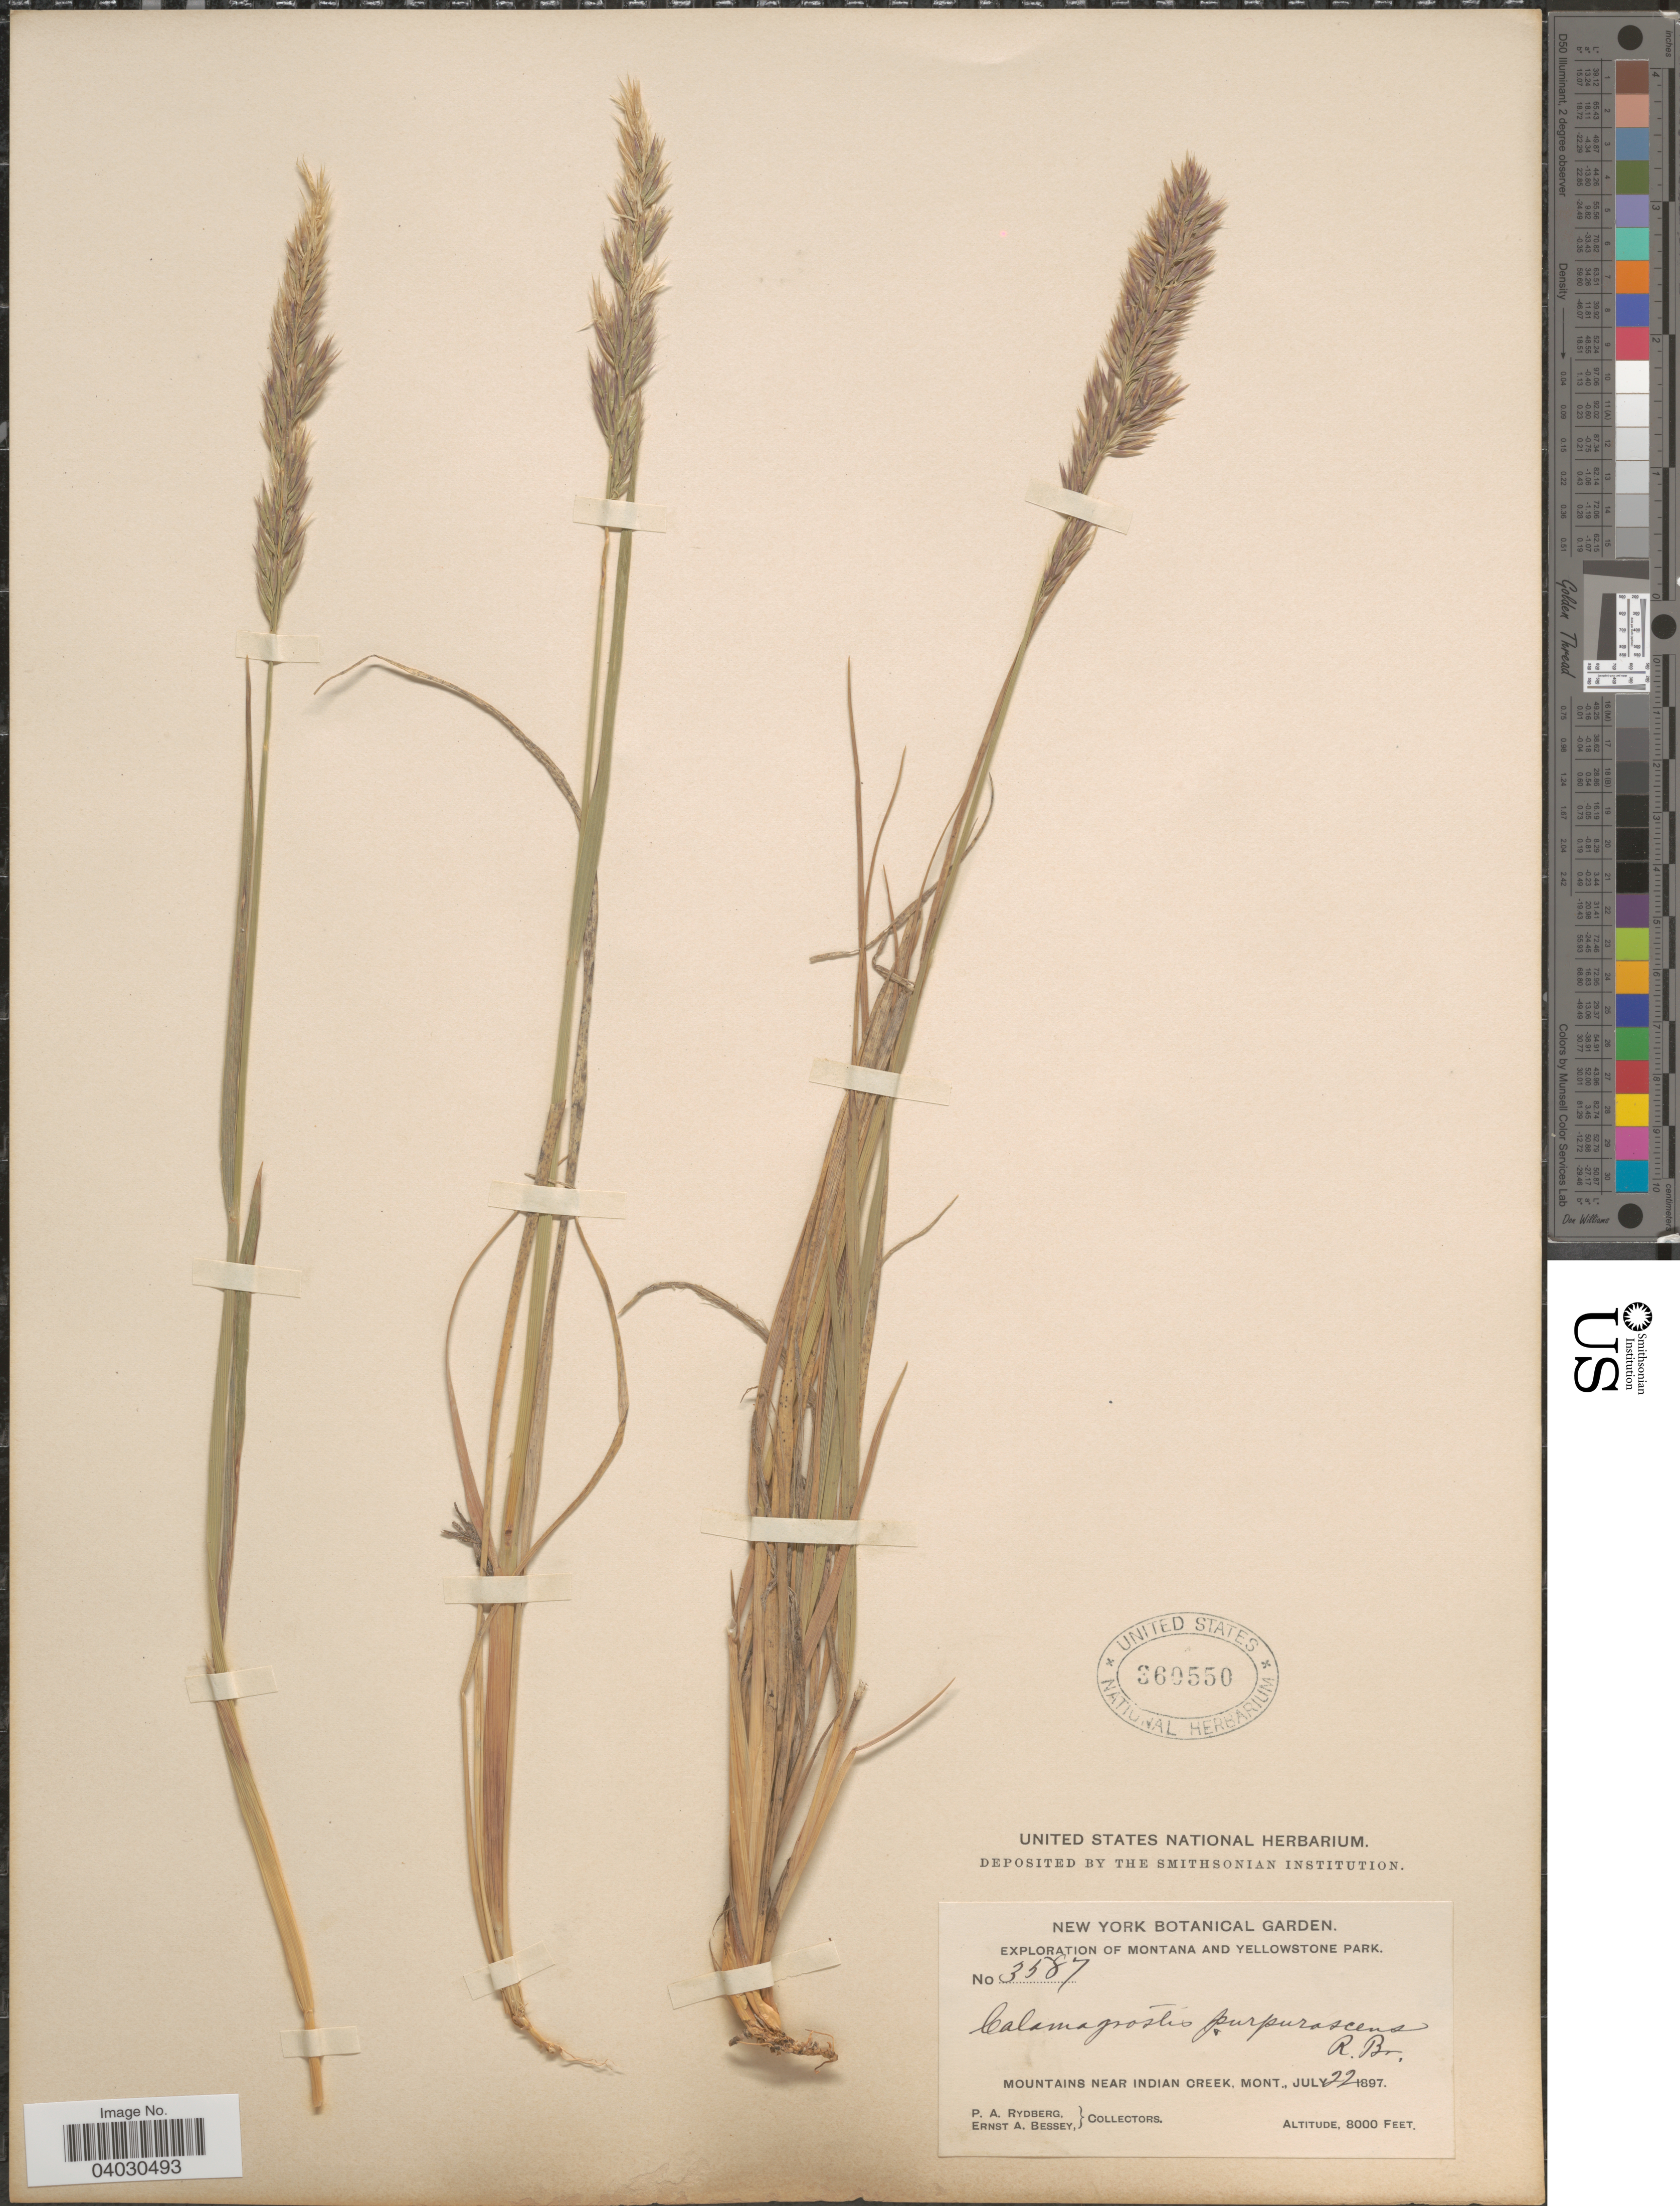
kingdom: Plantae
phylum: Tracheophyta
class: Liliopsida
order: Poales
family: Poaceae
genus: Calamagrostis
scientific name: Calamagrostis purpurascens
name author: R. Br.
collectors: P. A. Rydberg & E. A. Bessey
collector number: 3587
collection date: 1897-07-22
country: United States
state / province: Montana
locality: Montana and Yellowstone Park. Mountains near Indian Creek.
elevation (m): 2438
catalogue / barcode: US 360550